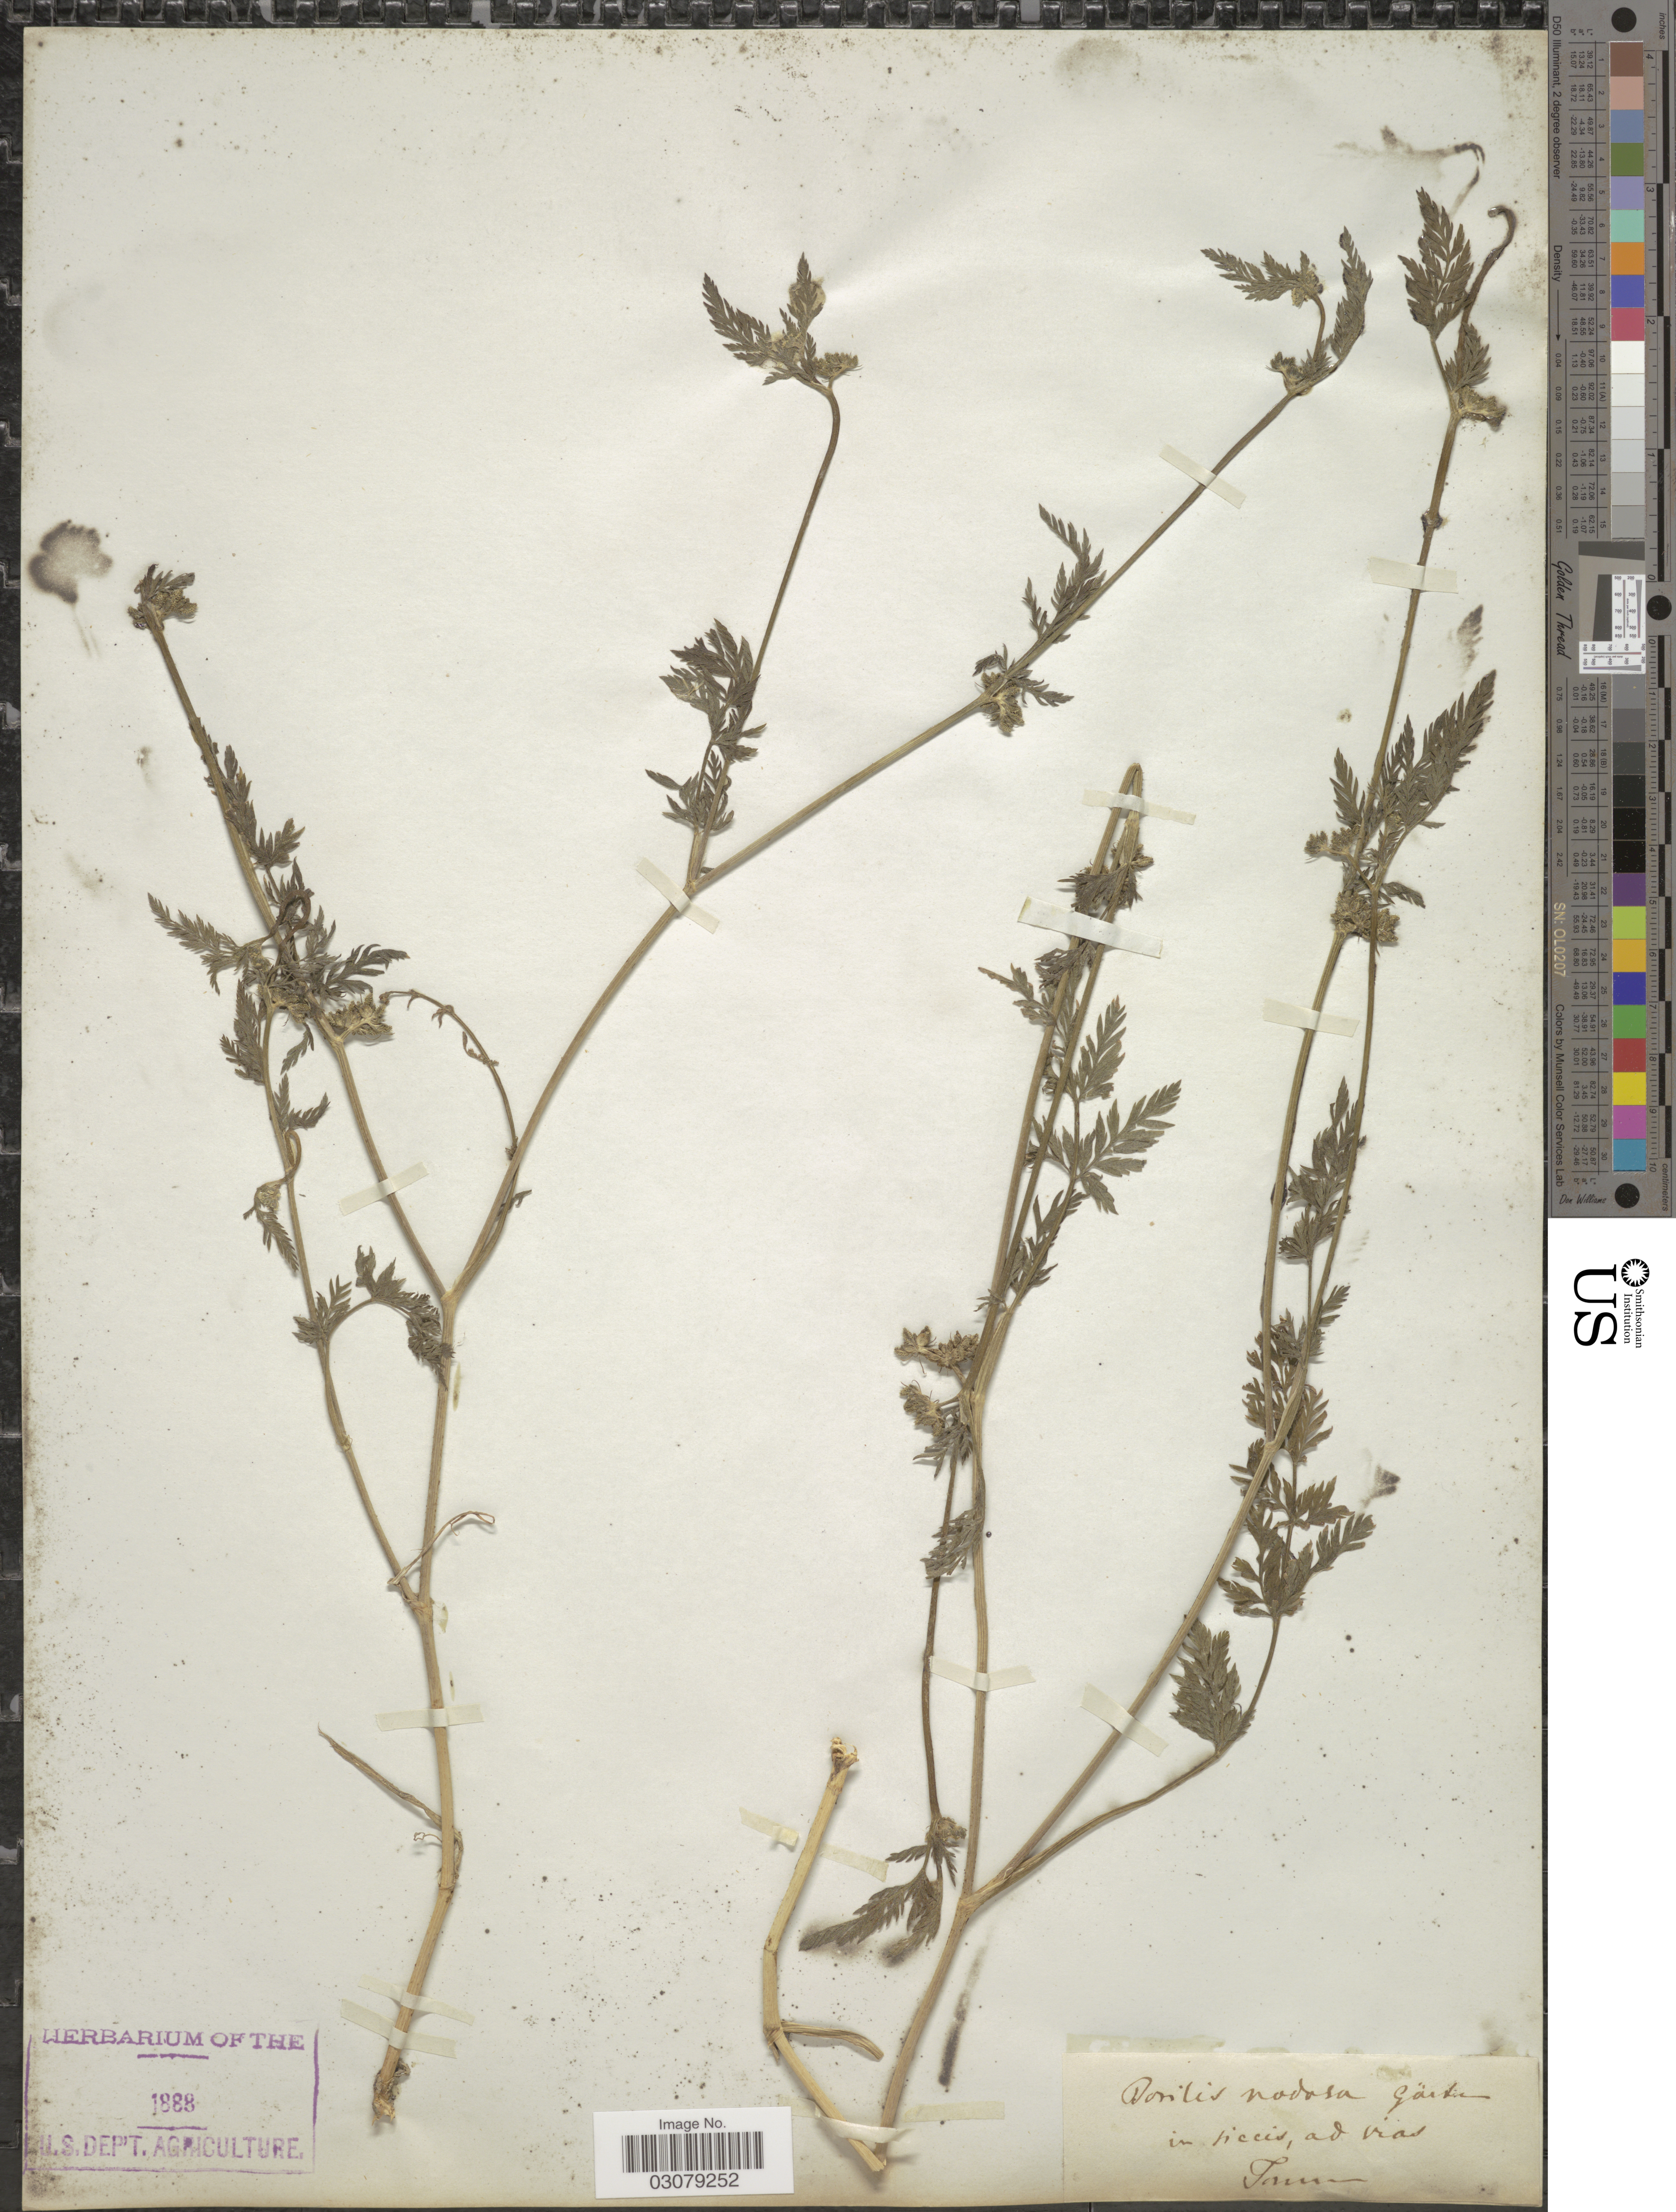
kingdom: Plantae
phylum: Tracheophyta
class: Magnoliopsida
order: Apiales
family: Apiaceae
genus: Torilis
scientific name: Torilis nodosa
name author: (L.) Gaertn.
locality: In siccis, ad vias.